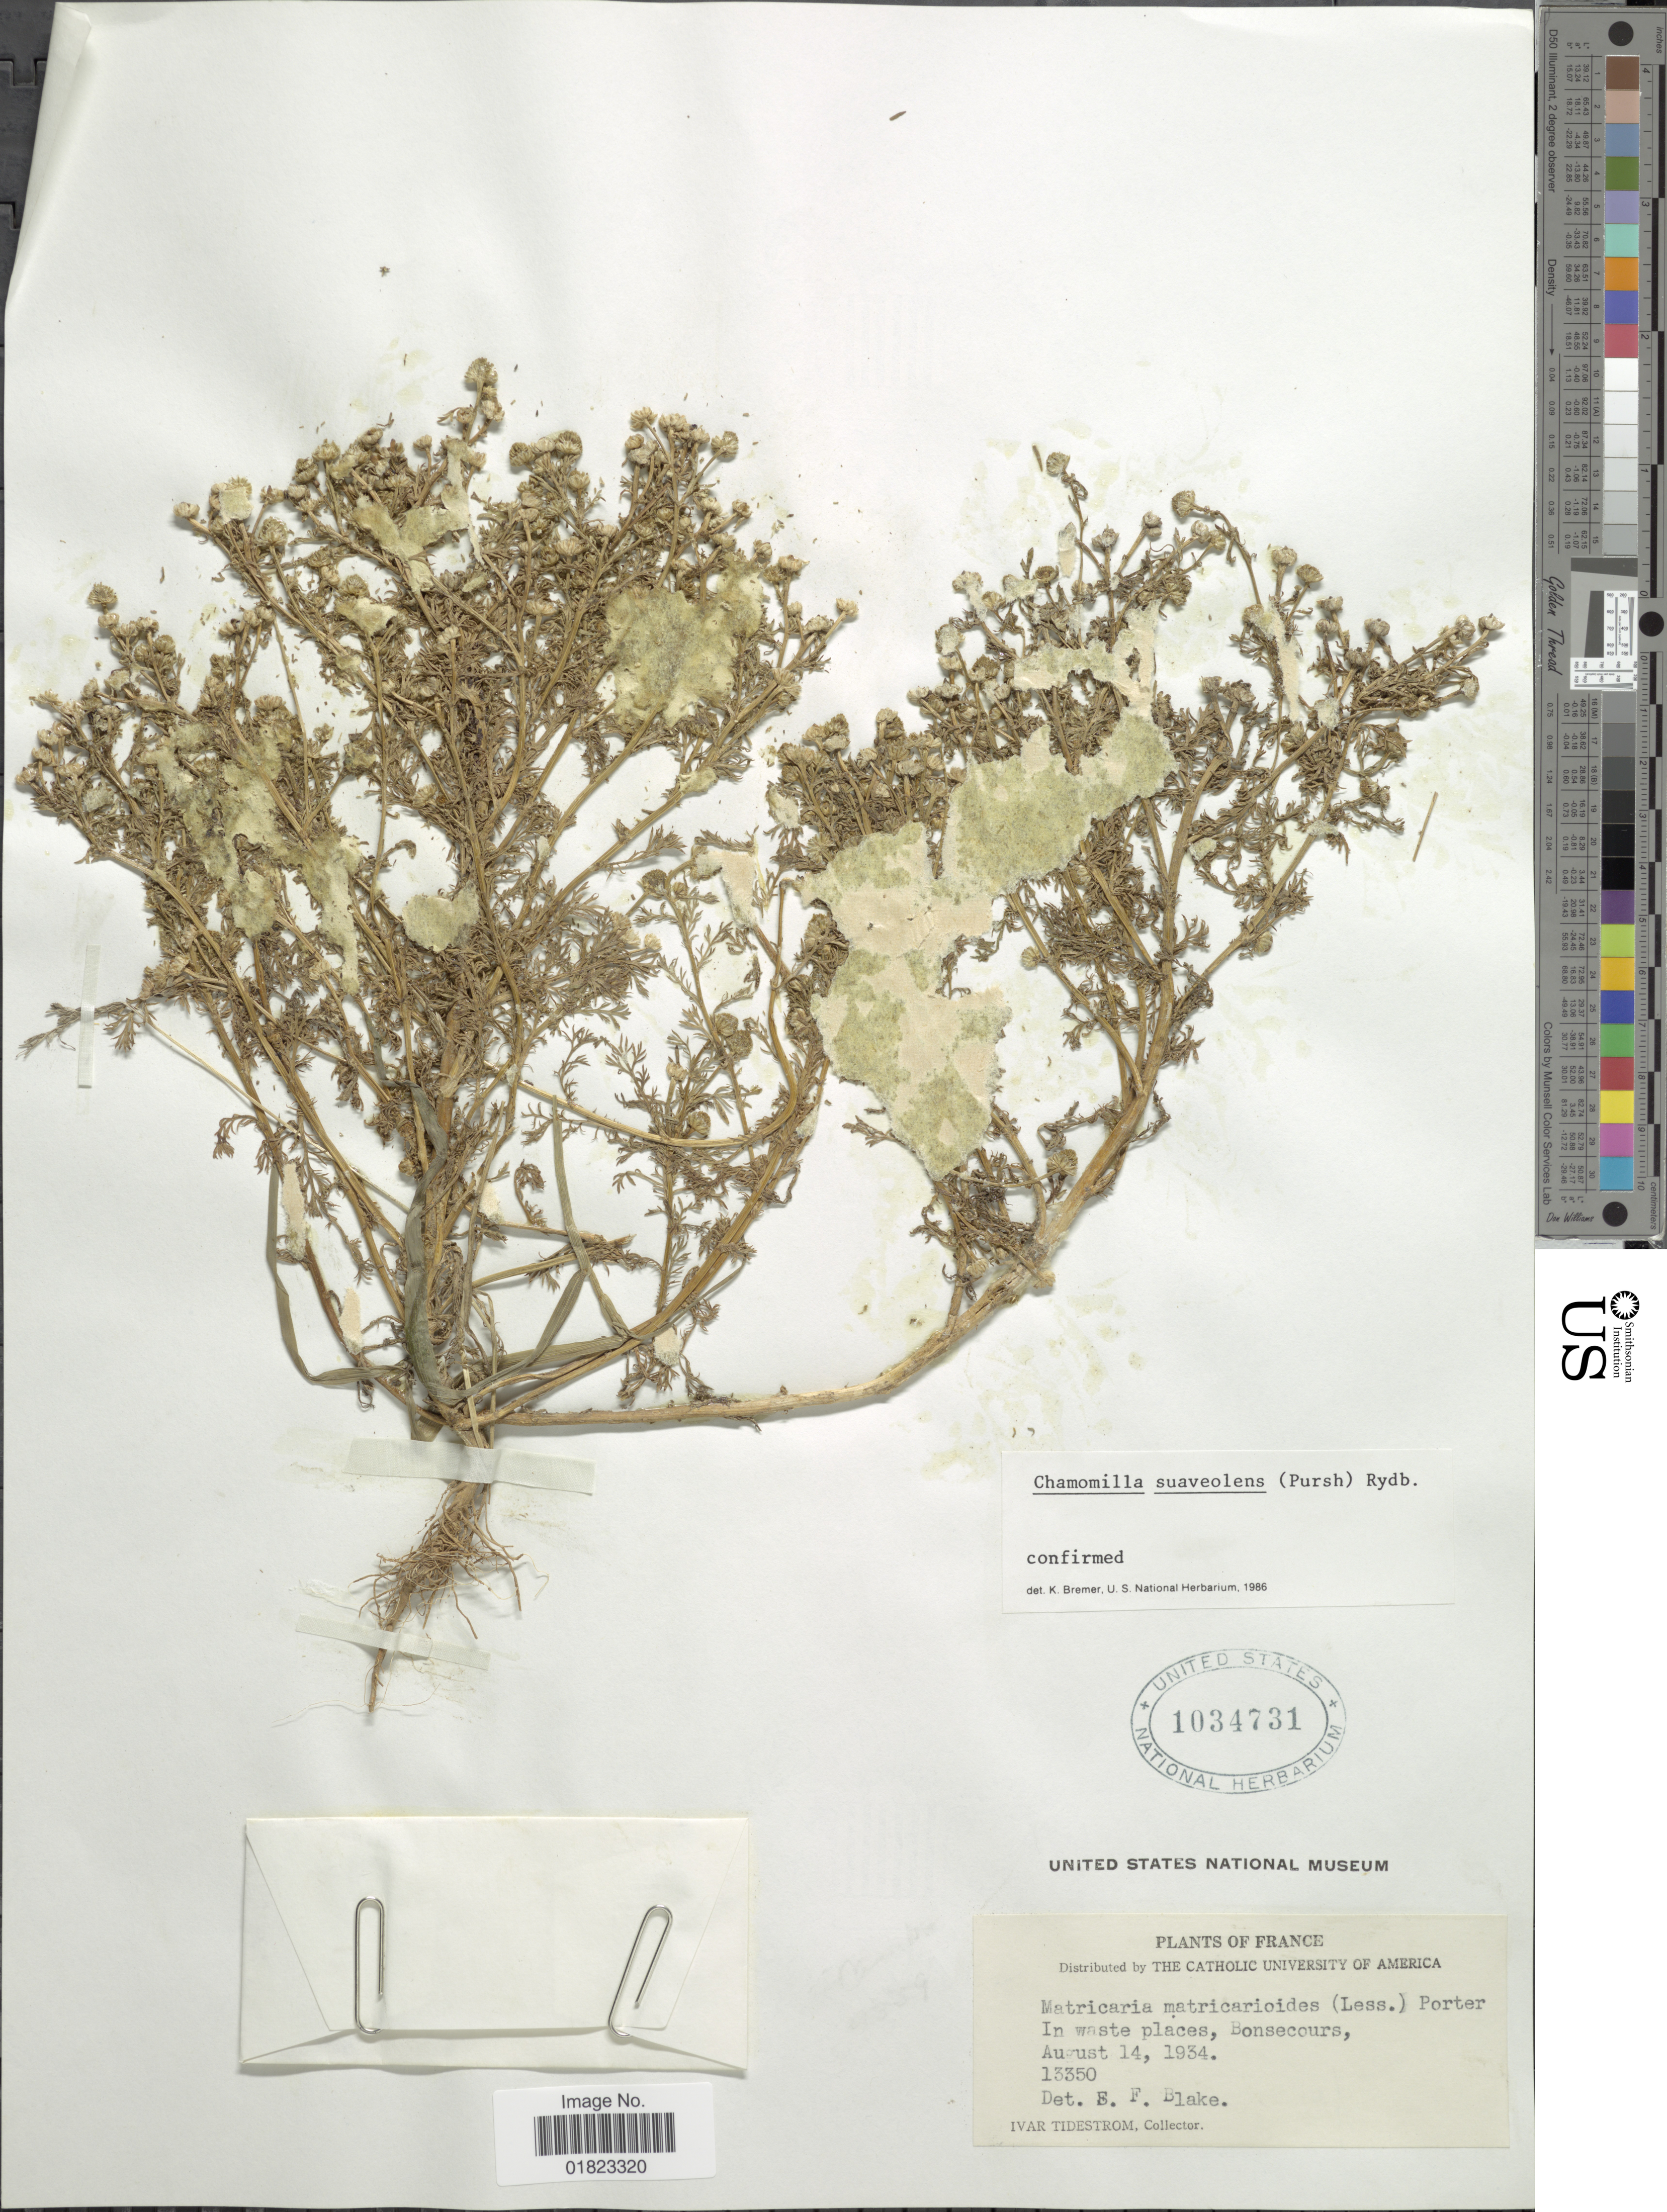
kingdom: Plantae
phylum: Tracheophyta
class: Magnoliopsida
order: Asterales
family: Asteraceae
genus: Matricaria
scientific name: Matricaria matricarioides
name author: (Less.) Porter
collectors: I. F. Tidestrom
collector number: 13350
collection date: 1934-08-14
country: France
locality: France, In waste places, Bonsecourse.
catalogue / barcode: US 1034731